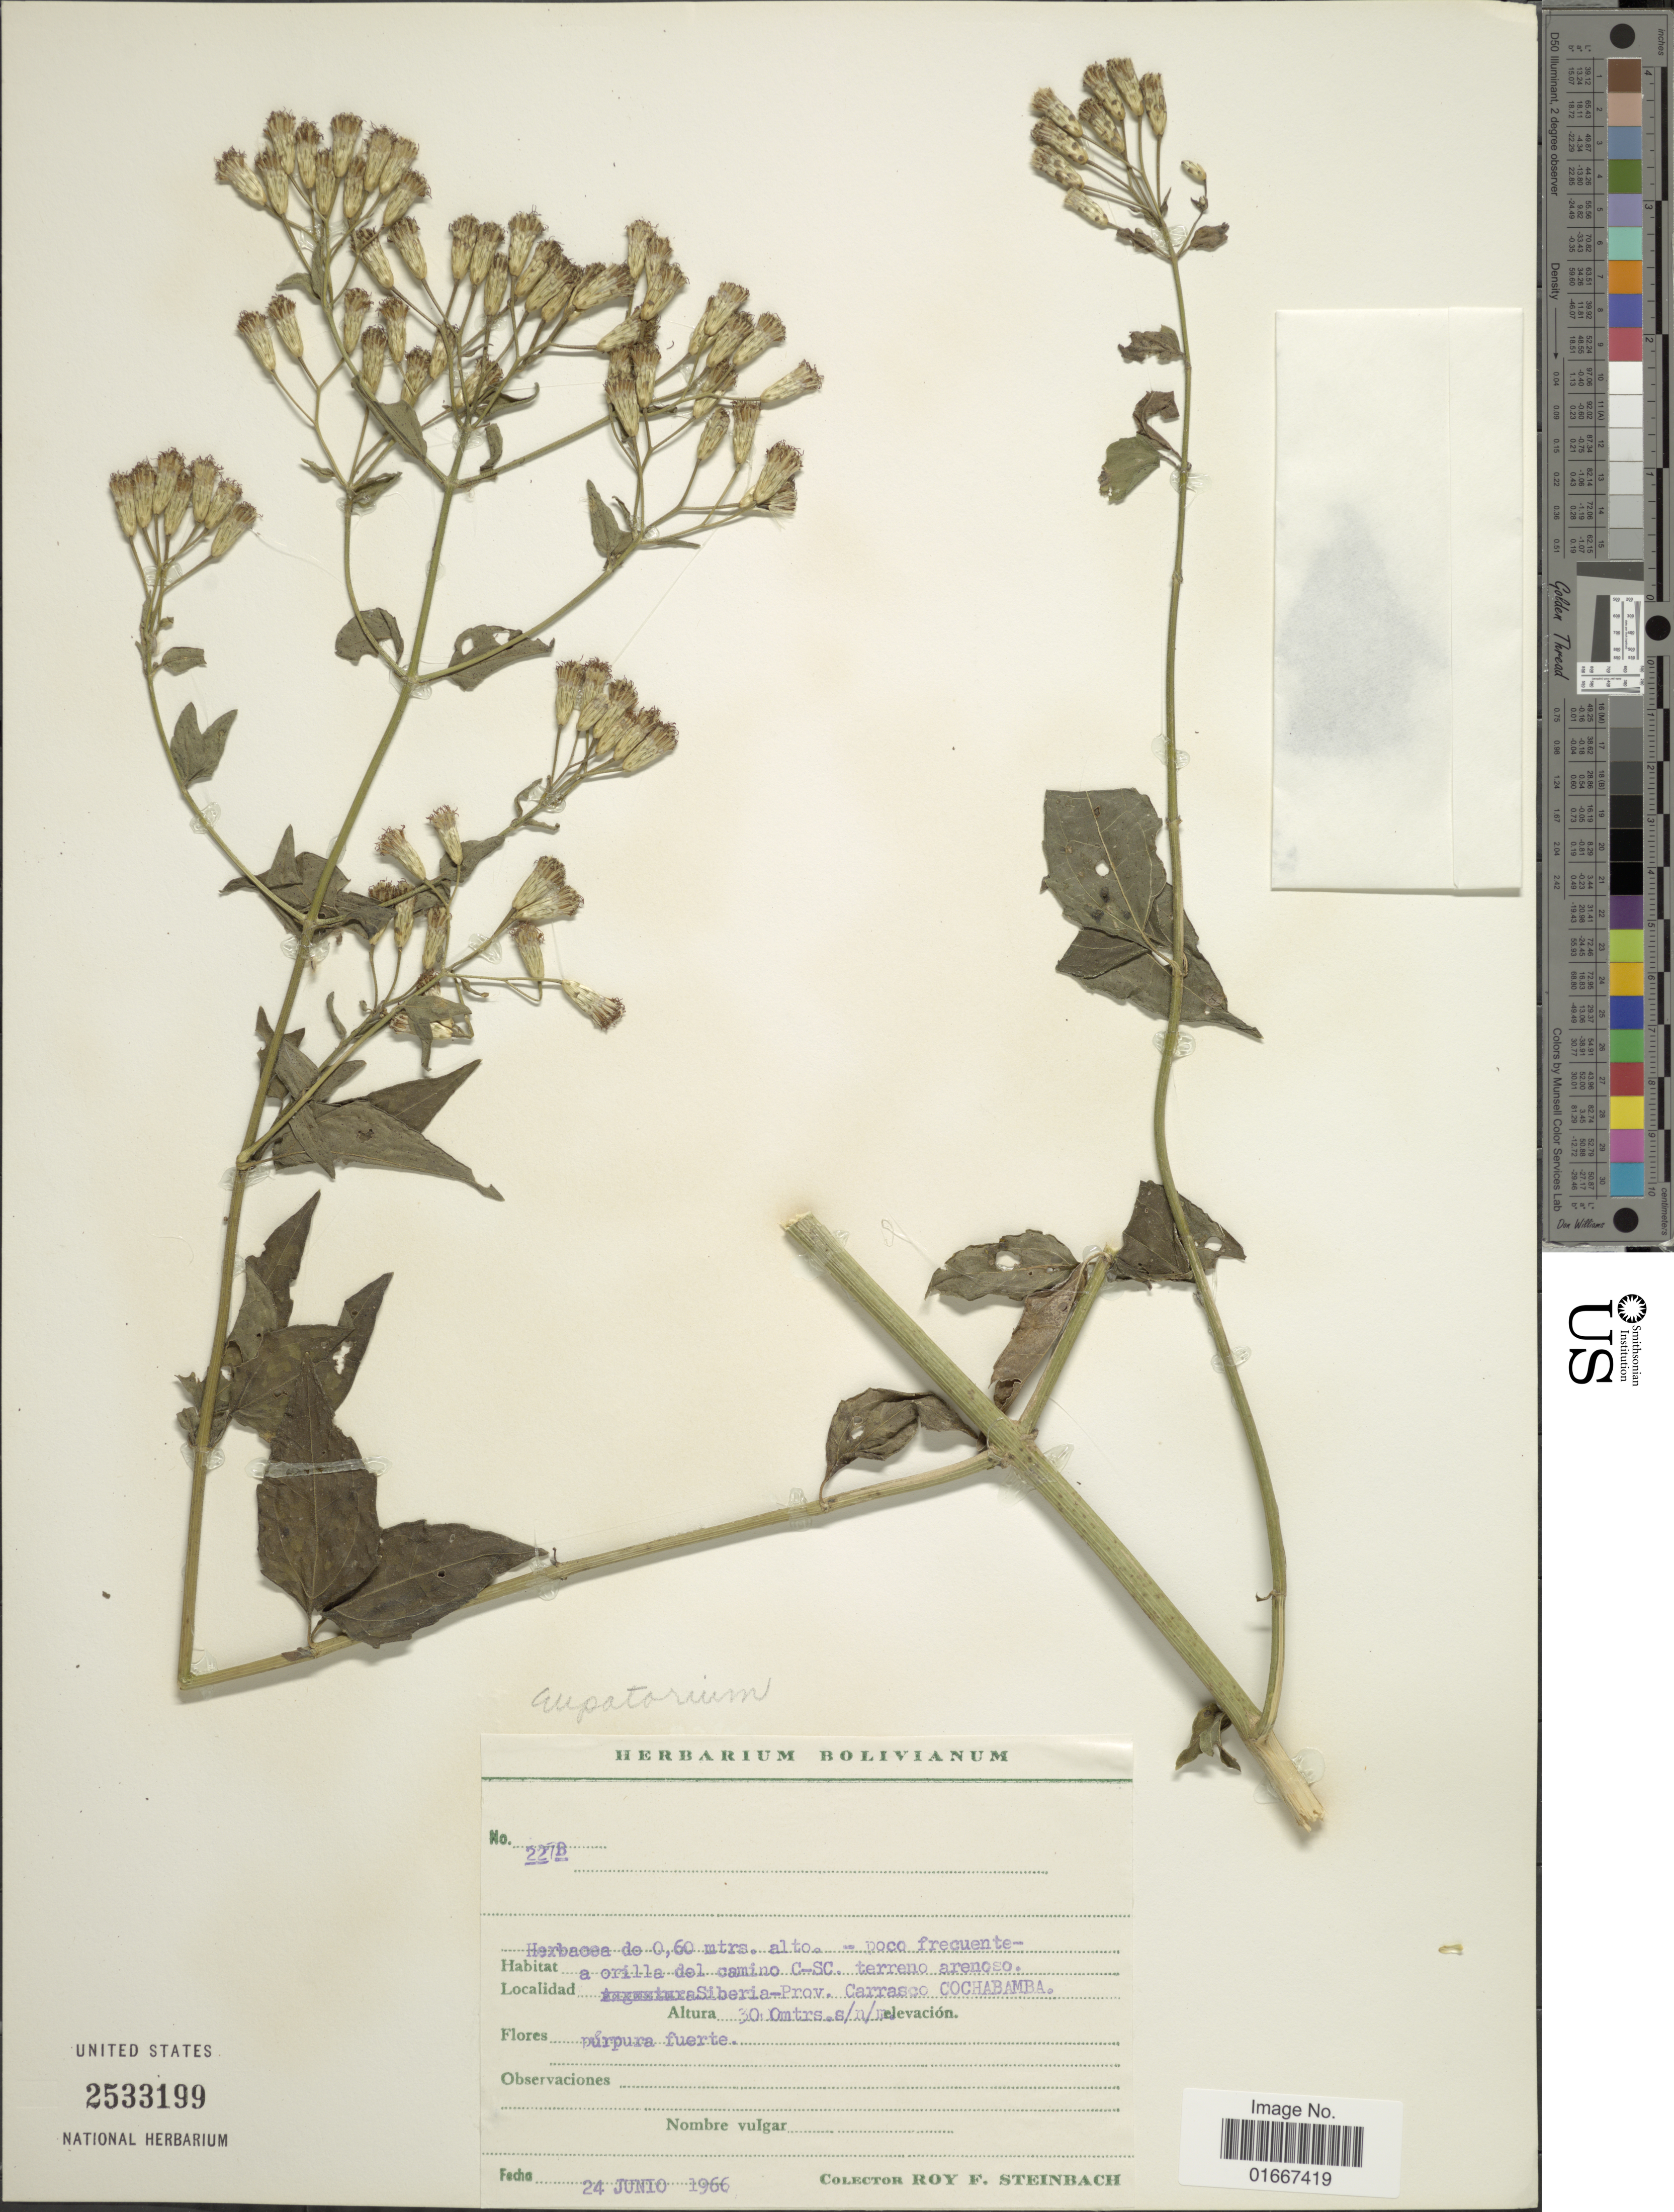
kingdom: Plantae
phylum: Tracheophyta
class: Magnoliopsida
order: Asterales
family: Asteraceae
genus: Chromolaena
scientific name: Chromolaena odorata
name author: (L.) R.M. King & H. Rob.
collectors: R. F. Steinbach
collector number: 227B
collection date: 1966-06-24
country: Bolivia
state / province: Cochabamba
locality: Siberia Prov. Carrasco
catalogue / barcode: US 2533199